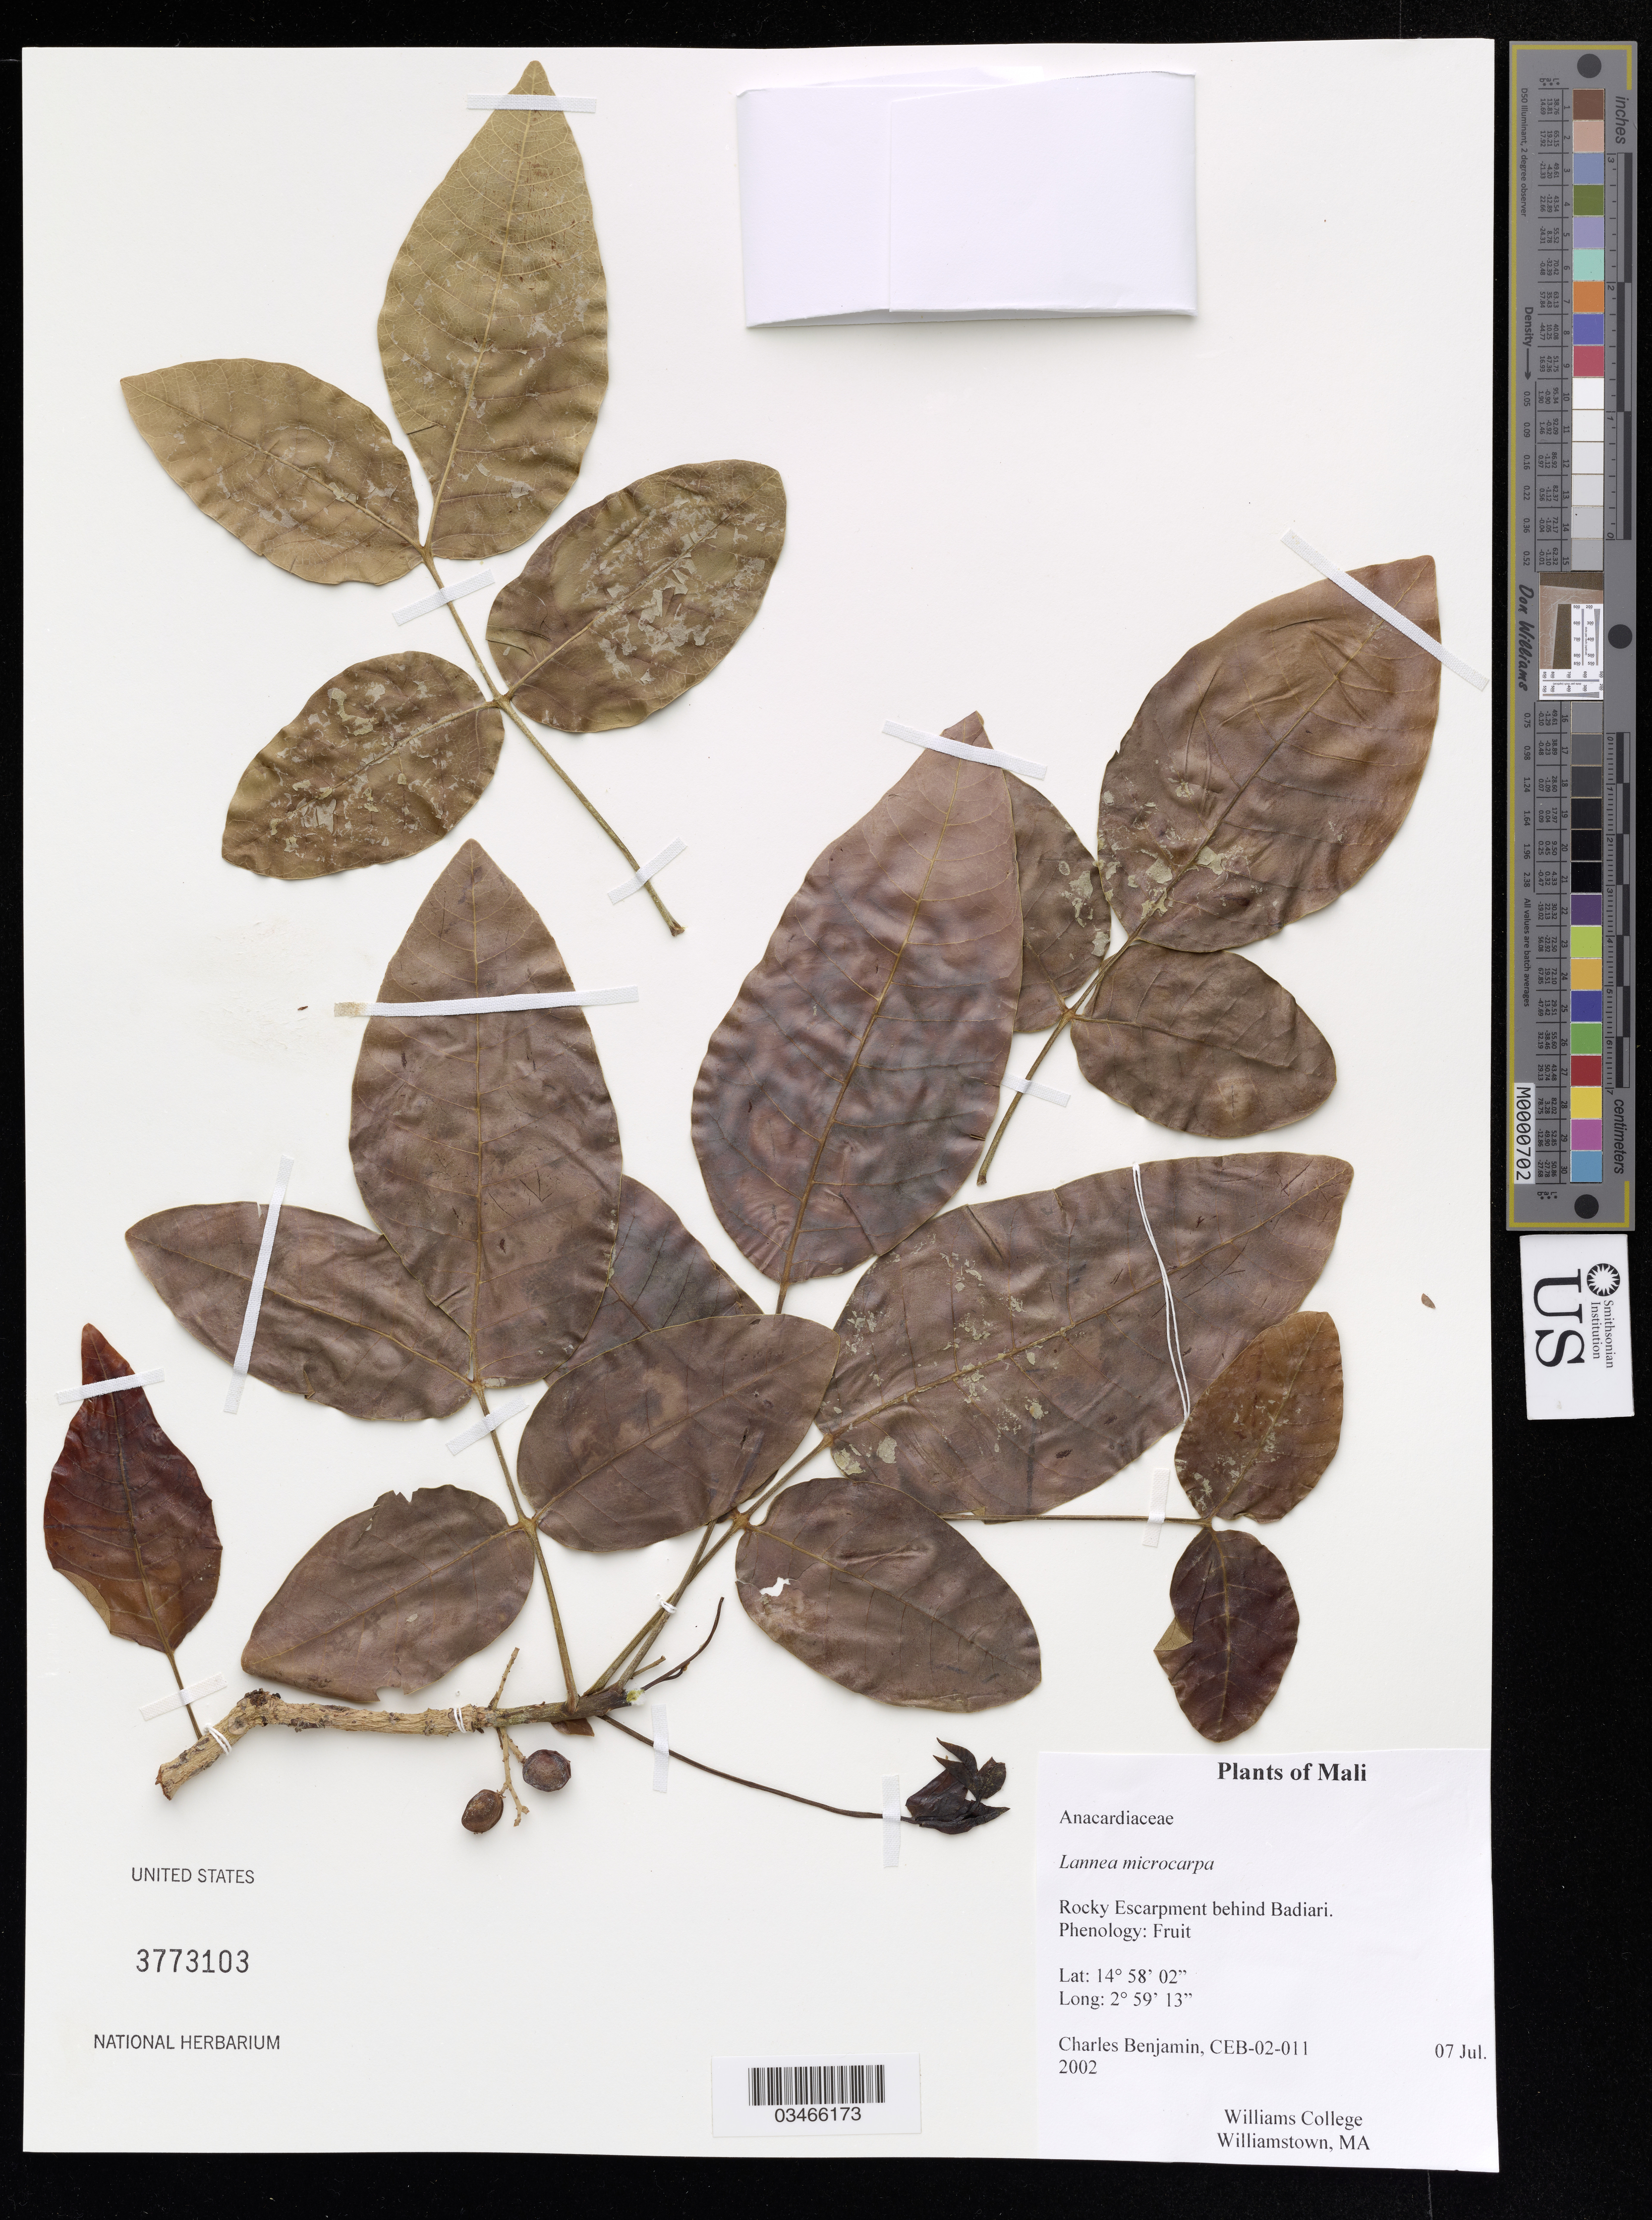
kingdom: Plantae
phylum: Tracheophyta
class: Magnoliopsida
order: Sapindales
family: Anacardiaceae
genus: Lannea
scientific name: Lannea microcarpa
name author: Engl. & K. Krause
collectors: C. Benjamin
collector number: CEB-02-011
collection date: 2002-07-07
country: Mali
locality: Rocky Escarpment behind Badiari.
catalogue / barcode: US 3773103